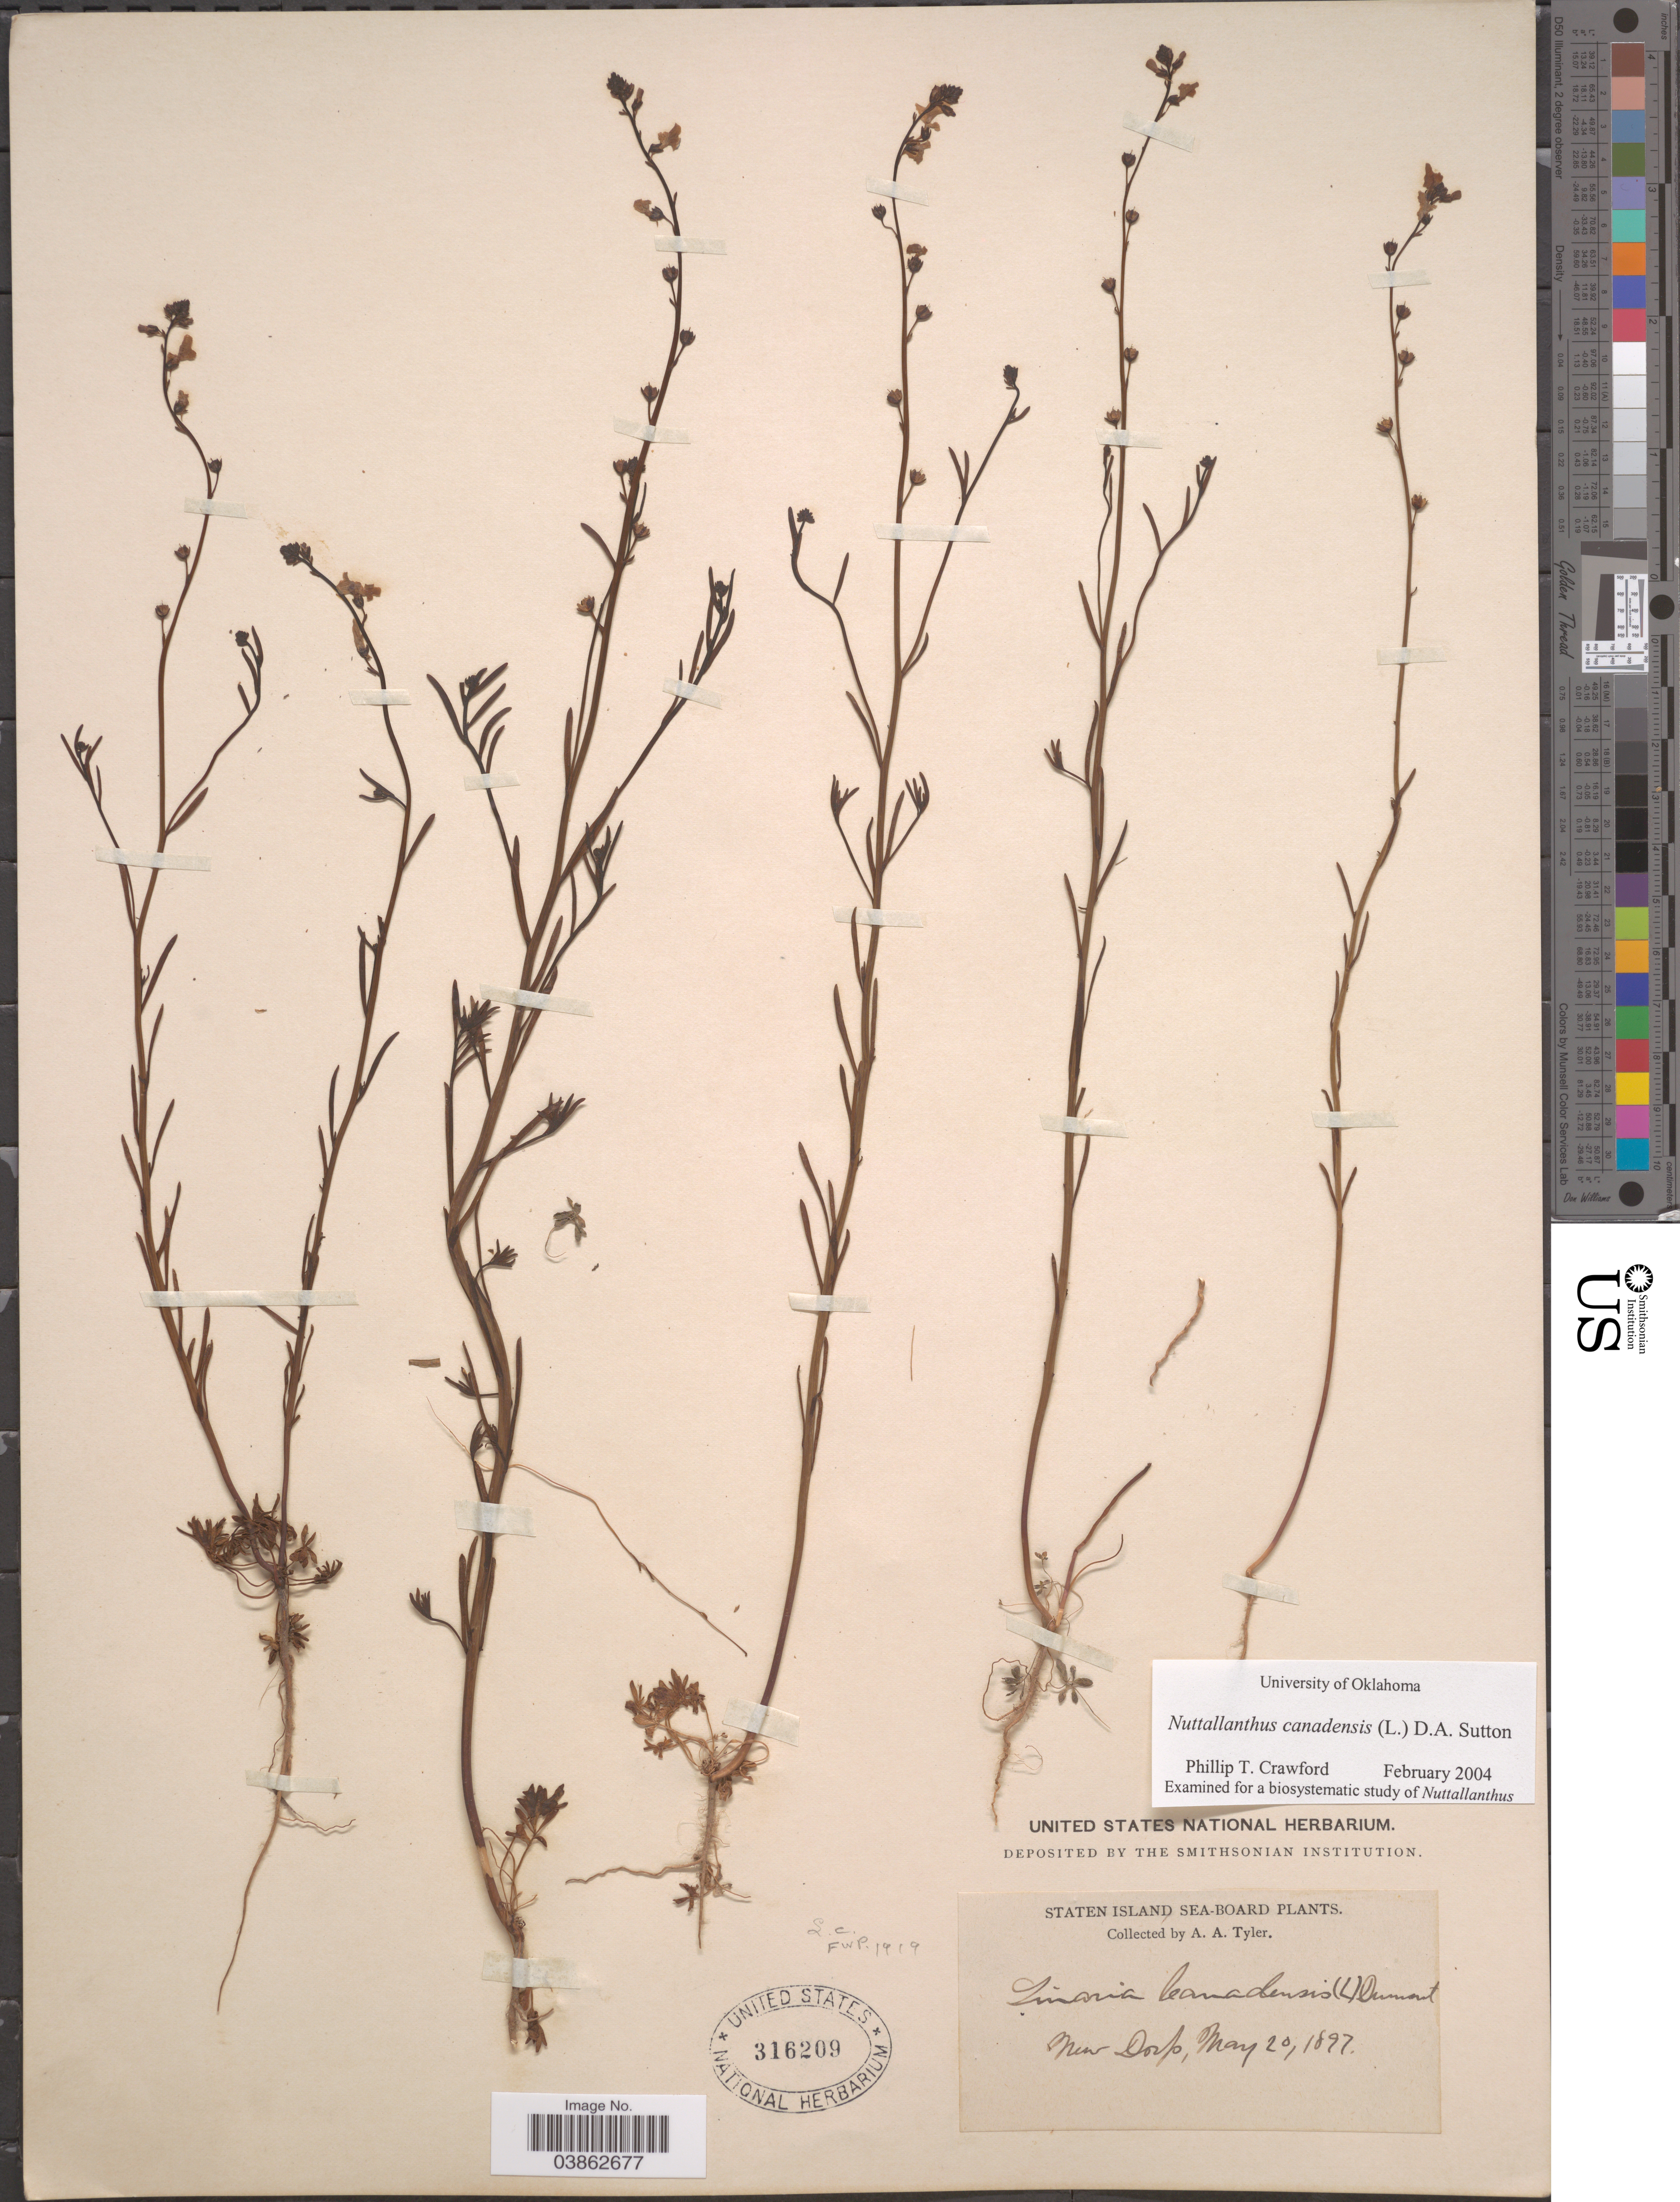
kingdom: Plantae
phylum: Tracheophyta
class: Magnoliopsida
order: Lamiales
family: Plantaginaceae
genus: Linaria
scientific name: Linaria canadensis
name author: (L.) Dum. Cours.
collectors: A. Tyler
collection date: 1897-05-20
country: United States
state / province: New York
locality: Staten Island, Sea-Board. Near Dorp.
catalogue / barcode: US 316209